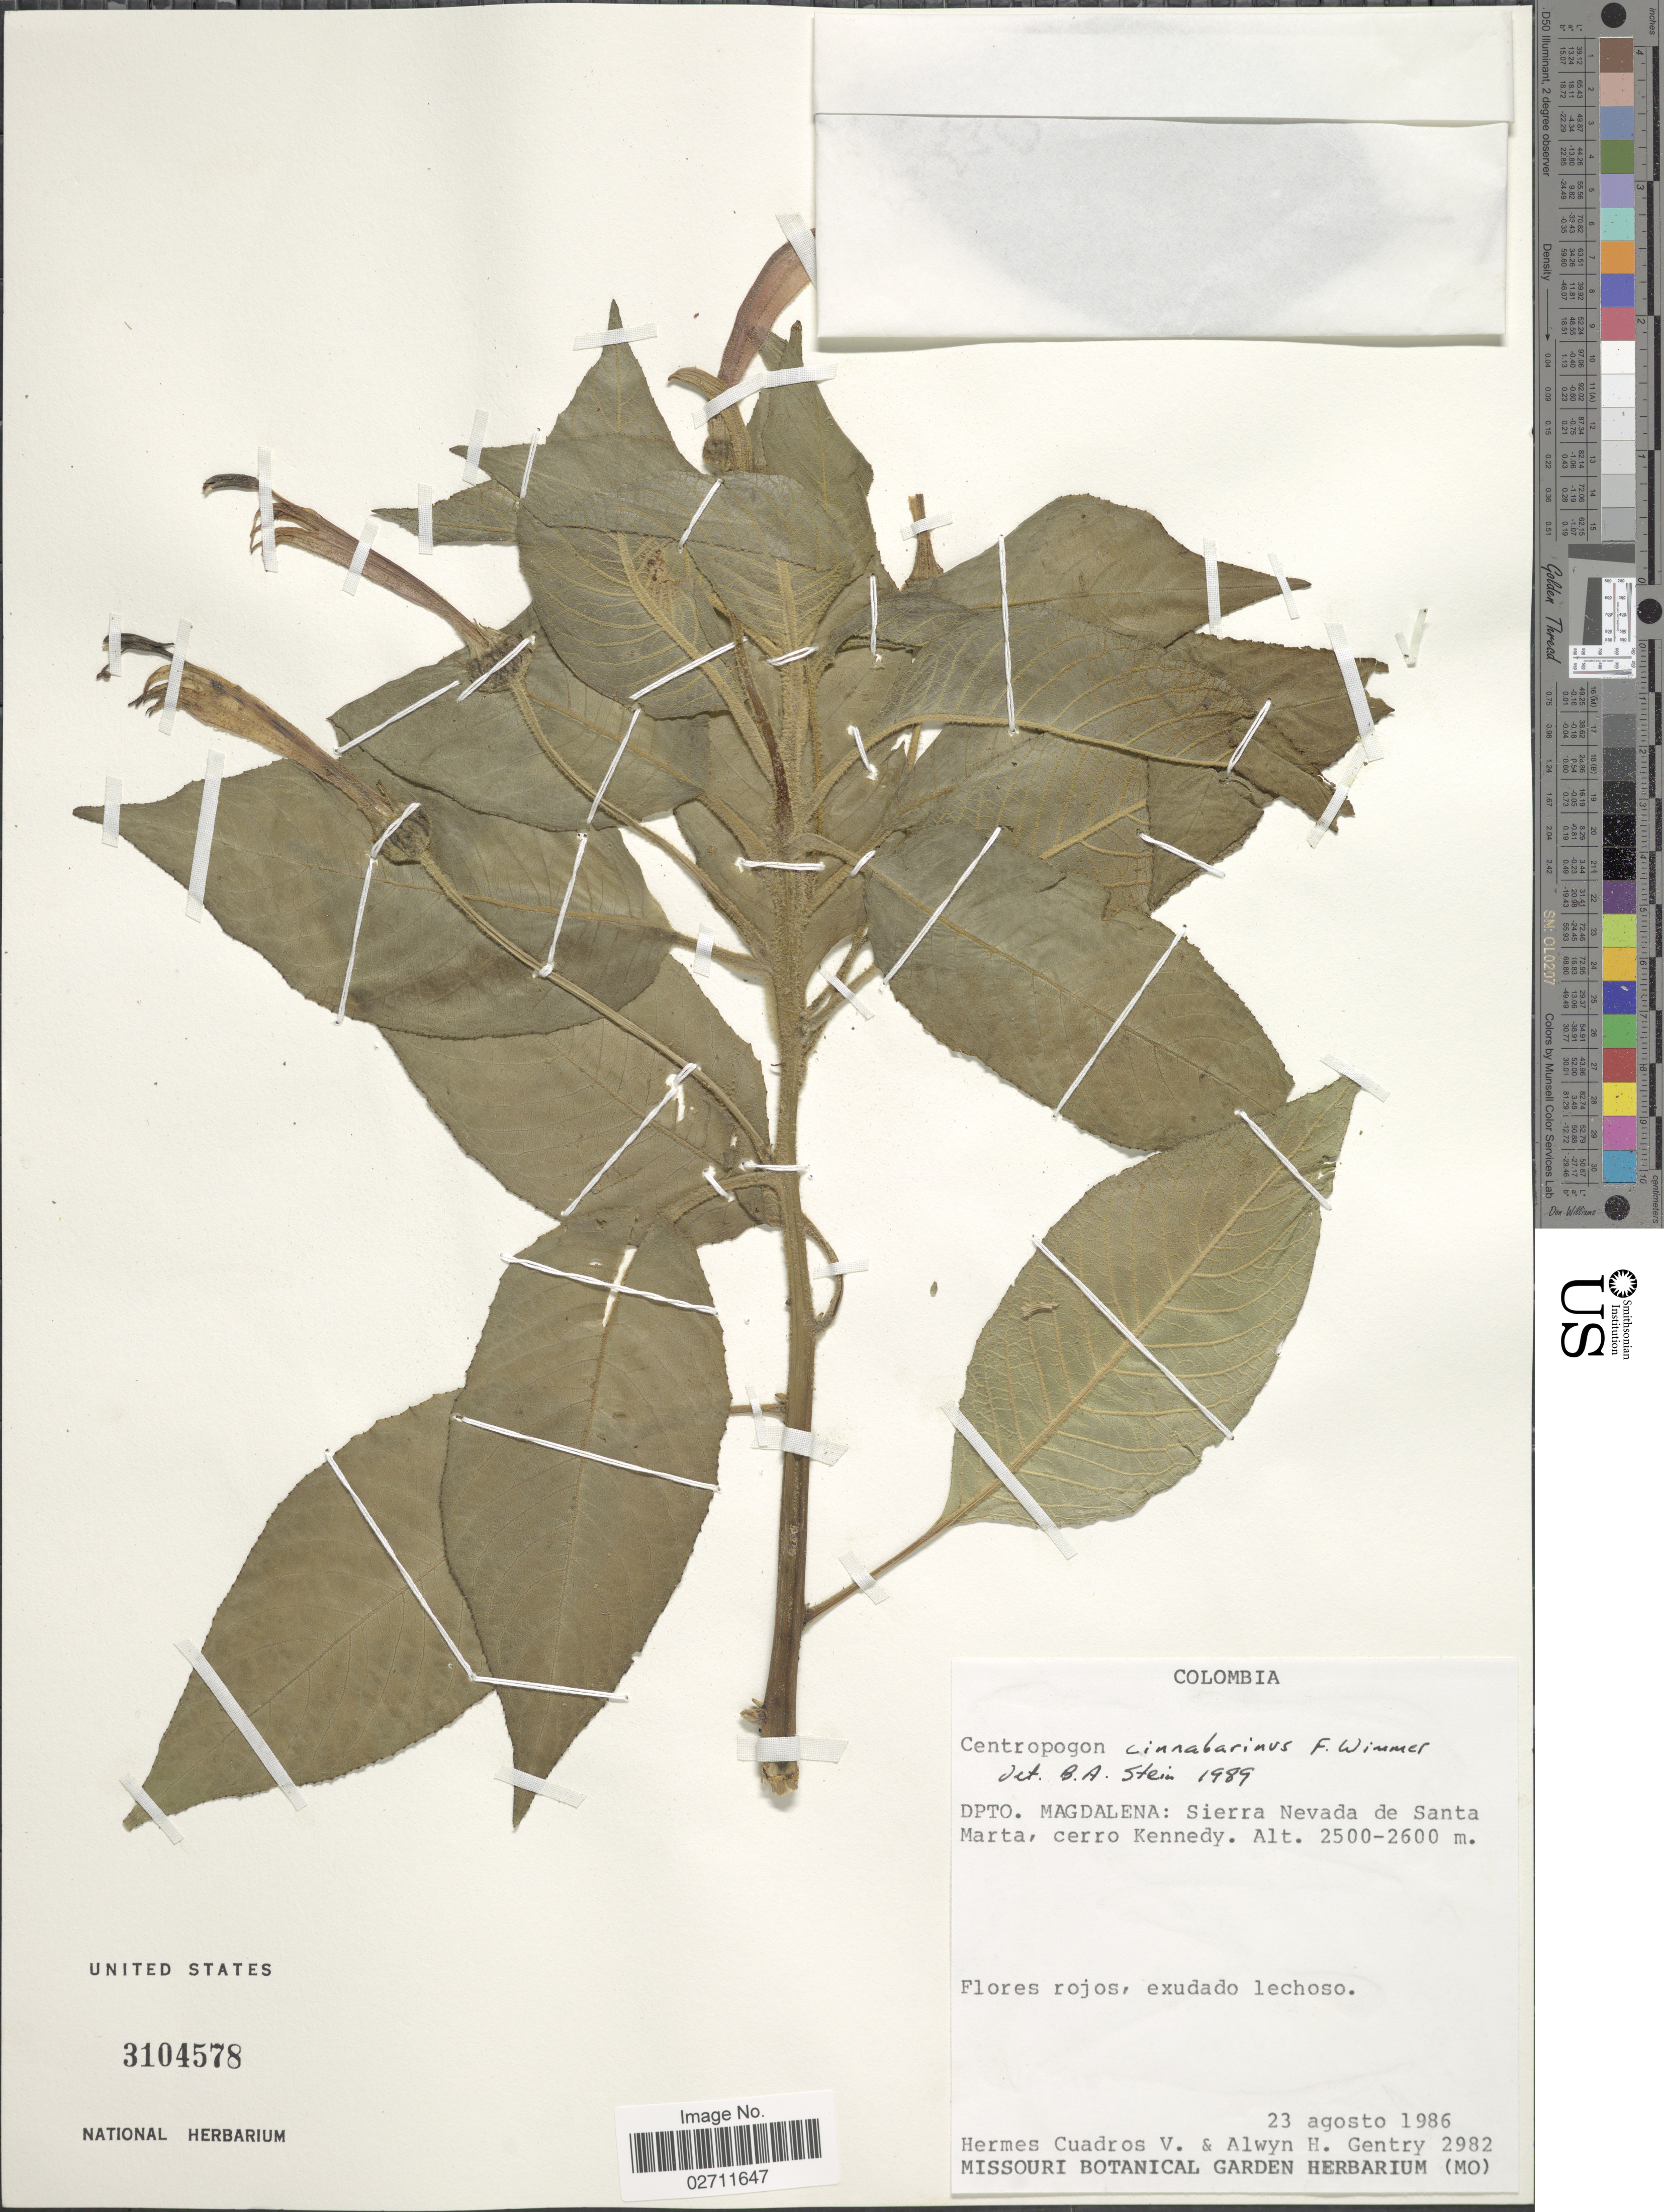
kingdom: Plantae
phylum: Tracheophyta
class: Magnoliopsida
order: Asterales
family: Campanulaceae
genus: Centropogon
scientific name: Centropogon cinnabarinus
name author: E. Wimm.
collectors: H. Cuadros V. & A. H. Gentry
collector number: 2982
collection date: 1986-08-23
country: Colombia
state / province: Magdalena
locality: Sierra Nevada de Santa Marta, cerro Kennedy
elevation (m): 2500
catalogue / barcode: US 3104578